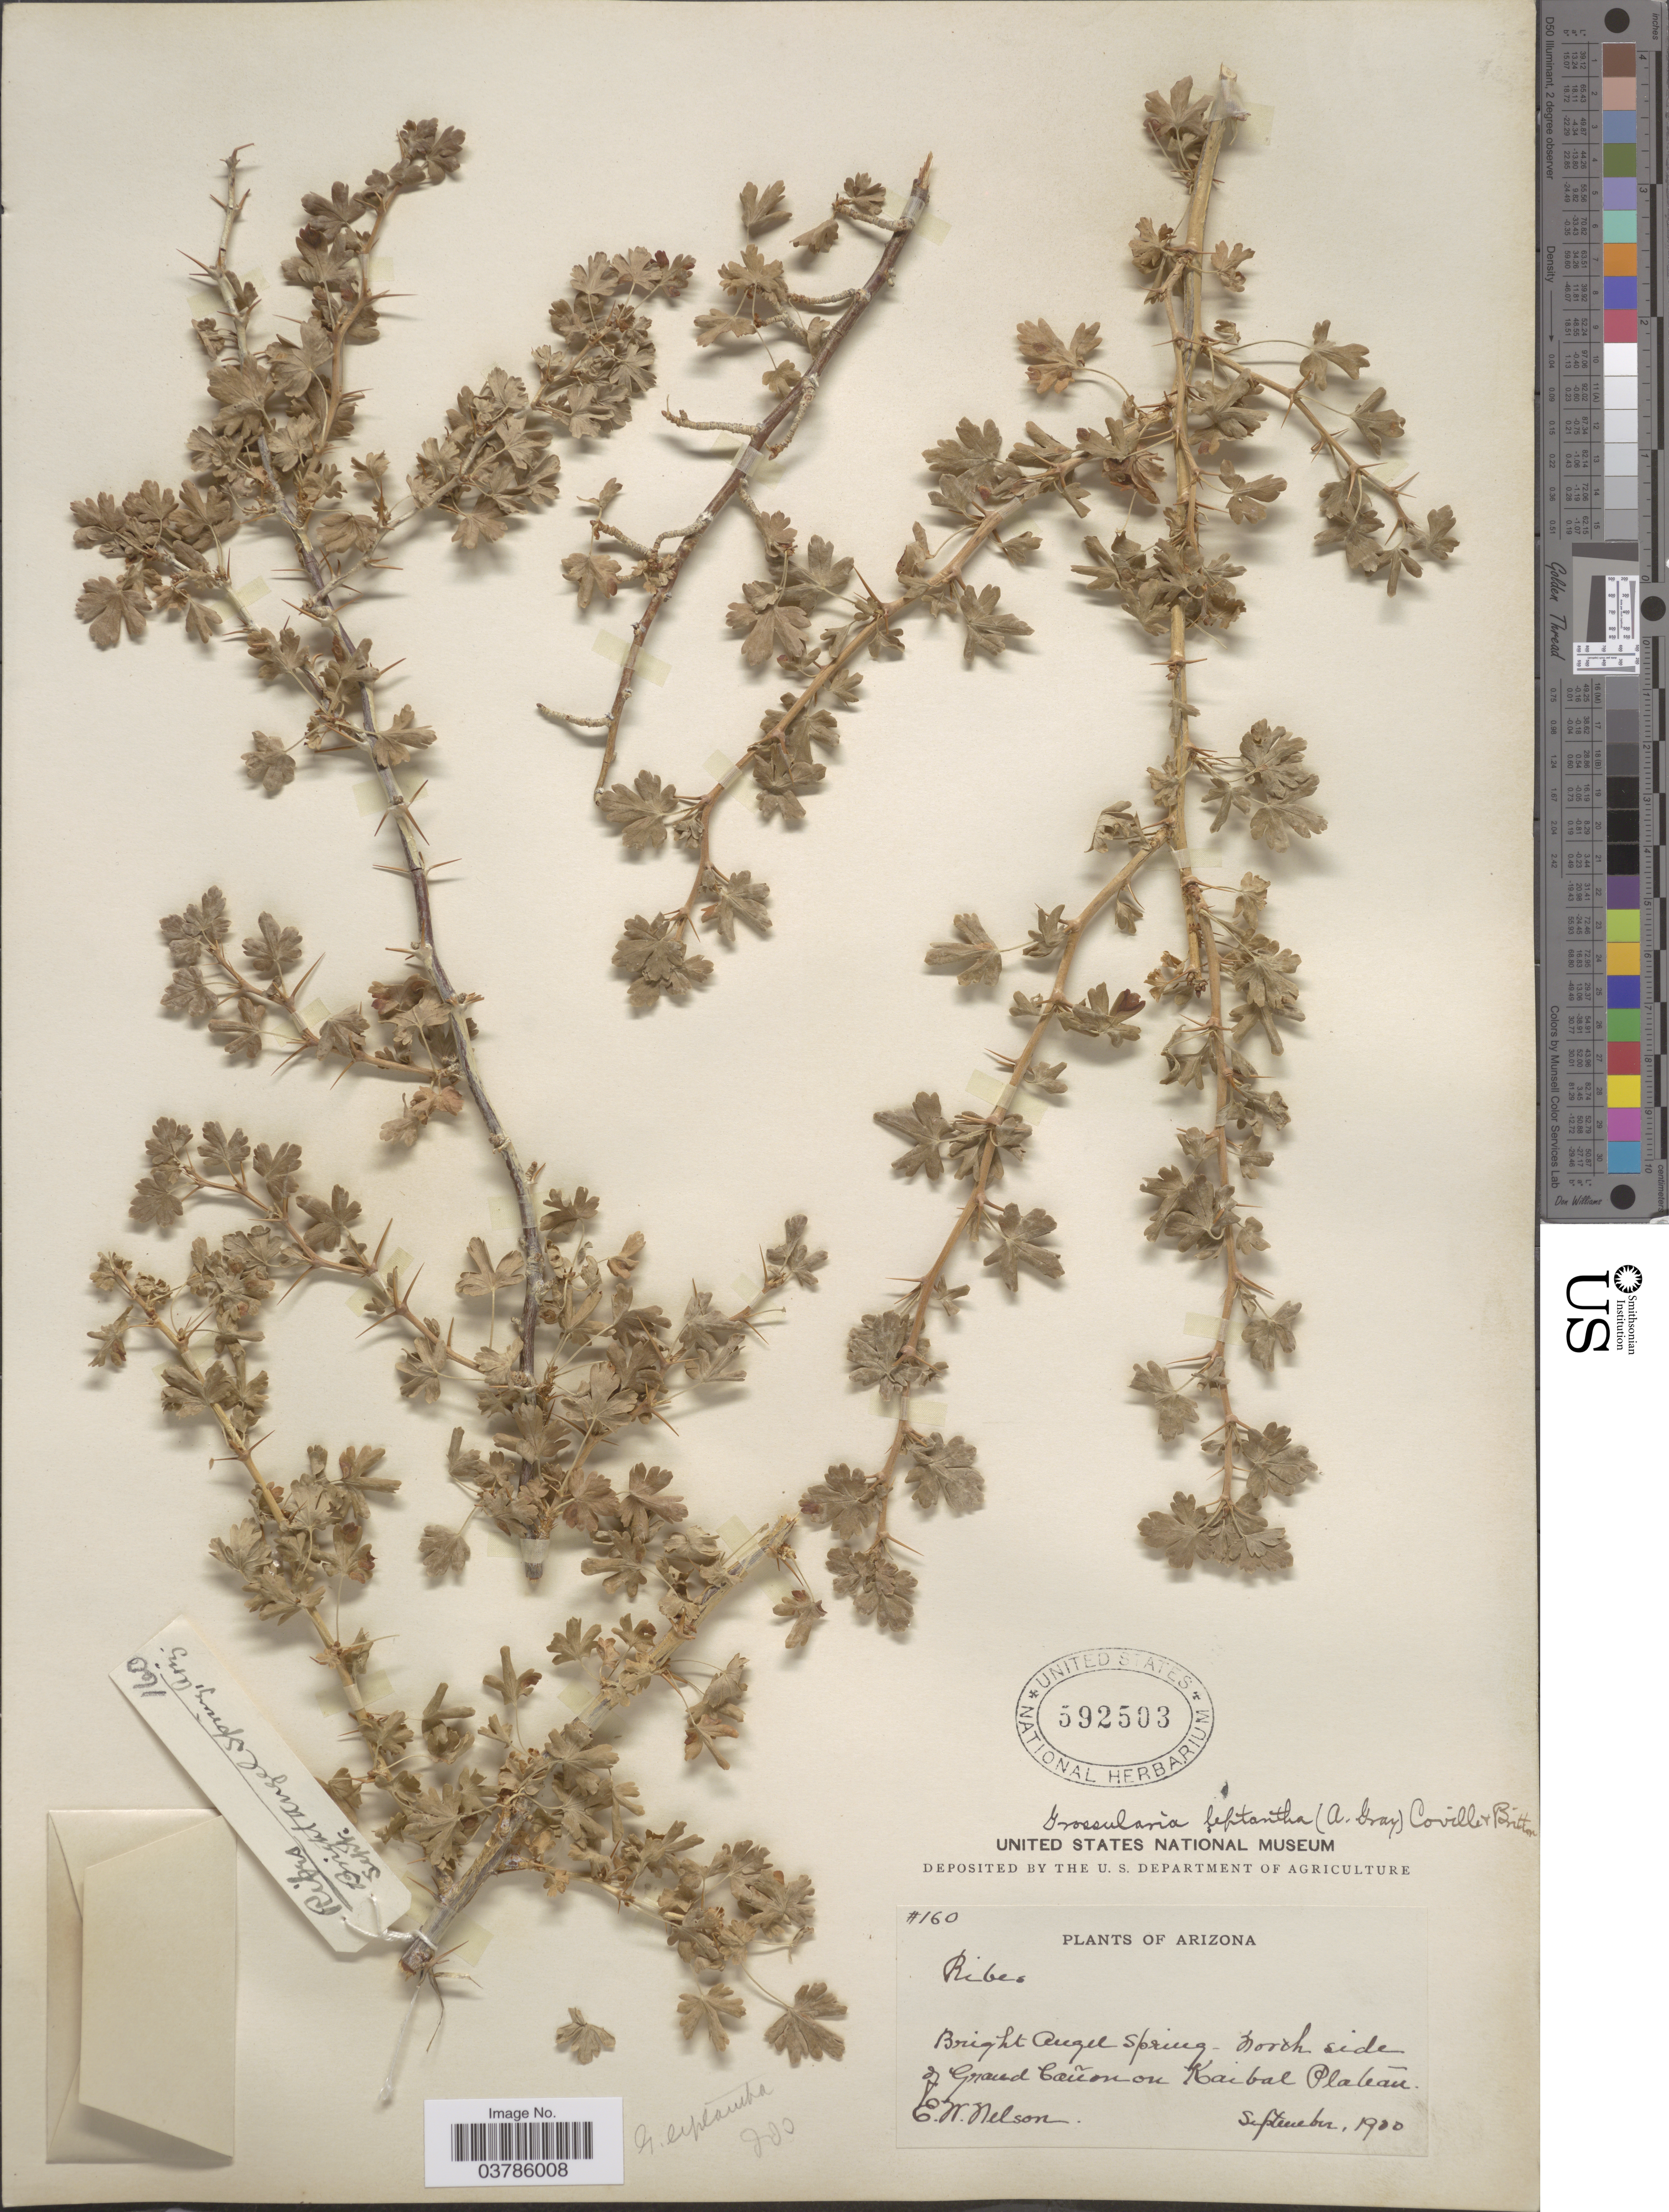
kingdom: Plantae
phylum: Tracheophyta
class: Magnoliopsida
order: Saxifragales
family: Grossulariaceae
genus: Ribes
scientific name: Ribes leptanthum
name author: A. Gray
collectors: E. W. Nelson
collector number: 160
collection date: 1900-09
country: United States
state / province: Arizona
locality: Bright Angel Spring. North side of Grand Cañon on Kaibal Plateau.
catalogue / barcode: US 592503